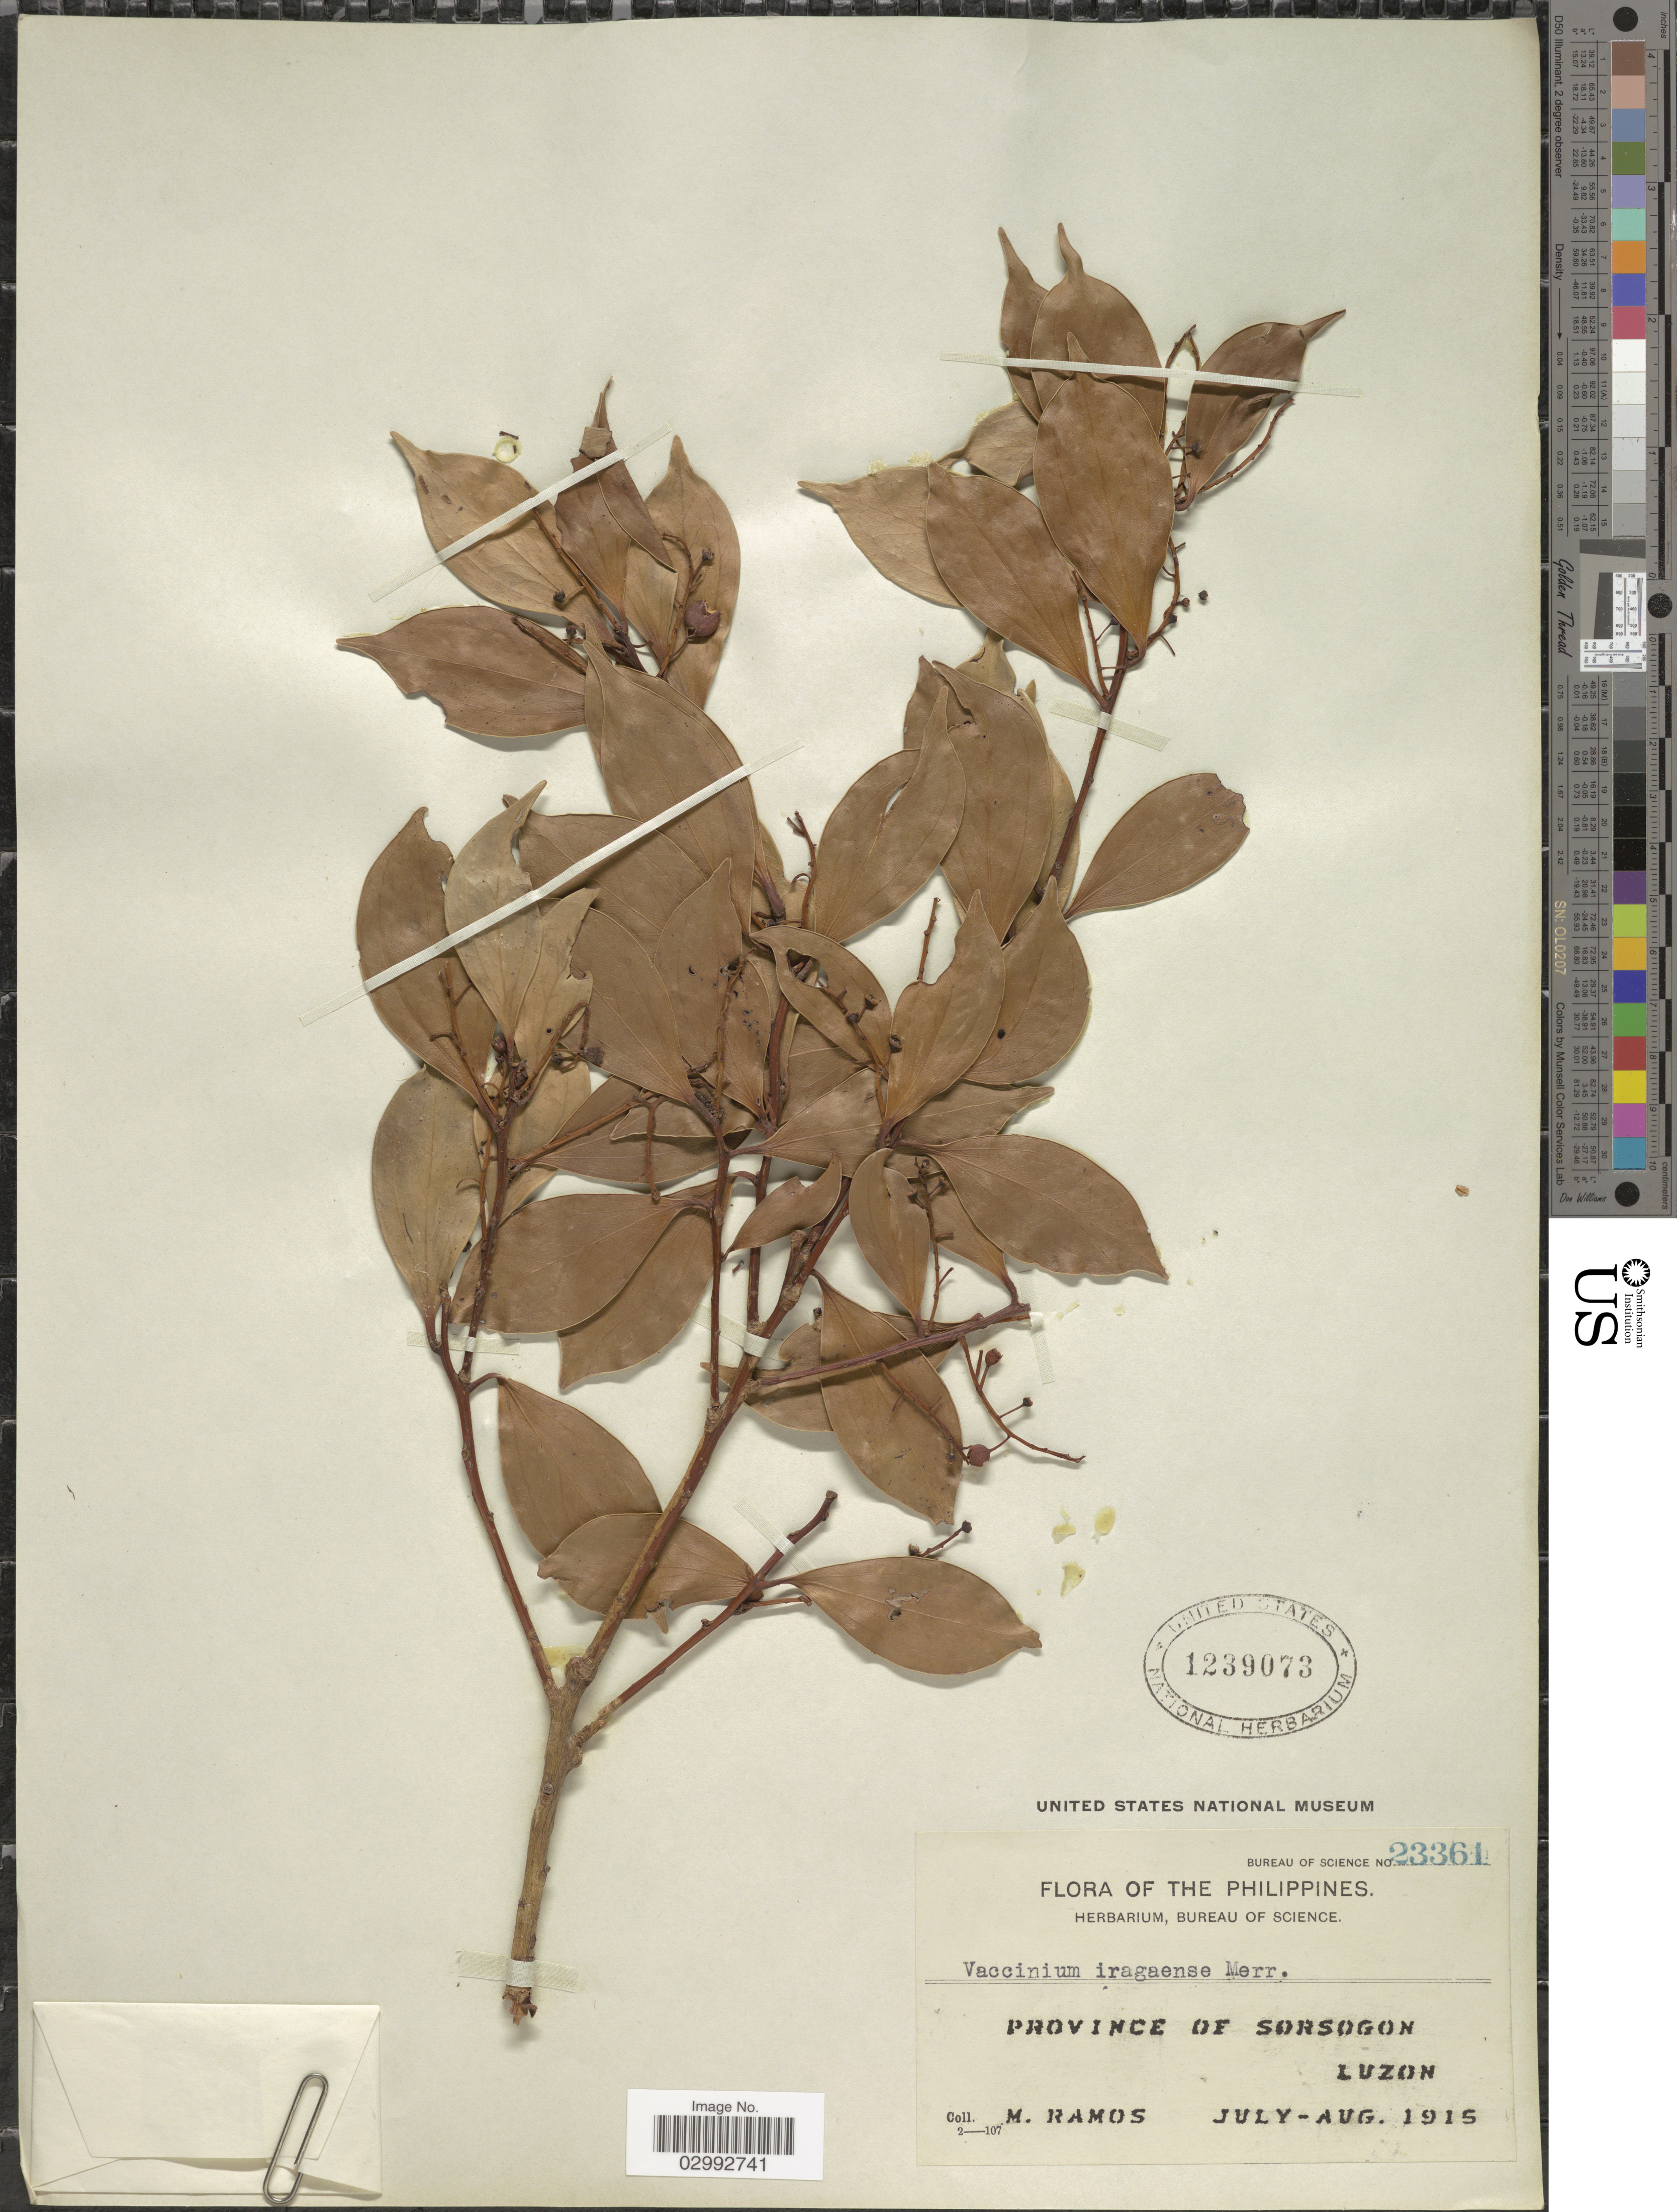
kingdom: Plantae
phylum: Tracheophyta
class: Magnoliopsida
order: Ericales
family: Ericaceae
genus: Vaccinium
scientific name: Vaccinium iragaense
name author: Merr.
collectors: M. Ramos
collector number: Bureau of Science 23361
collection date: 1915-07/1915-08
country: Philippines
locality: Province of Sorsogon, Luzon.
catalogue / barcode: US 1239073